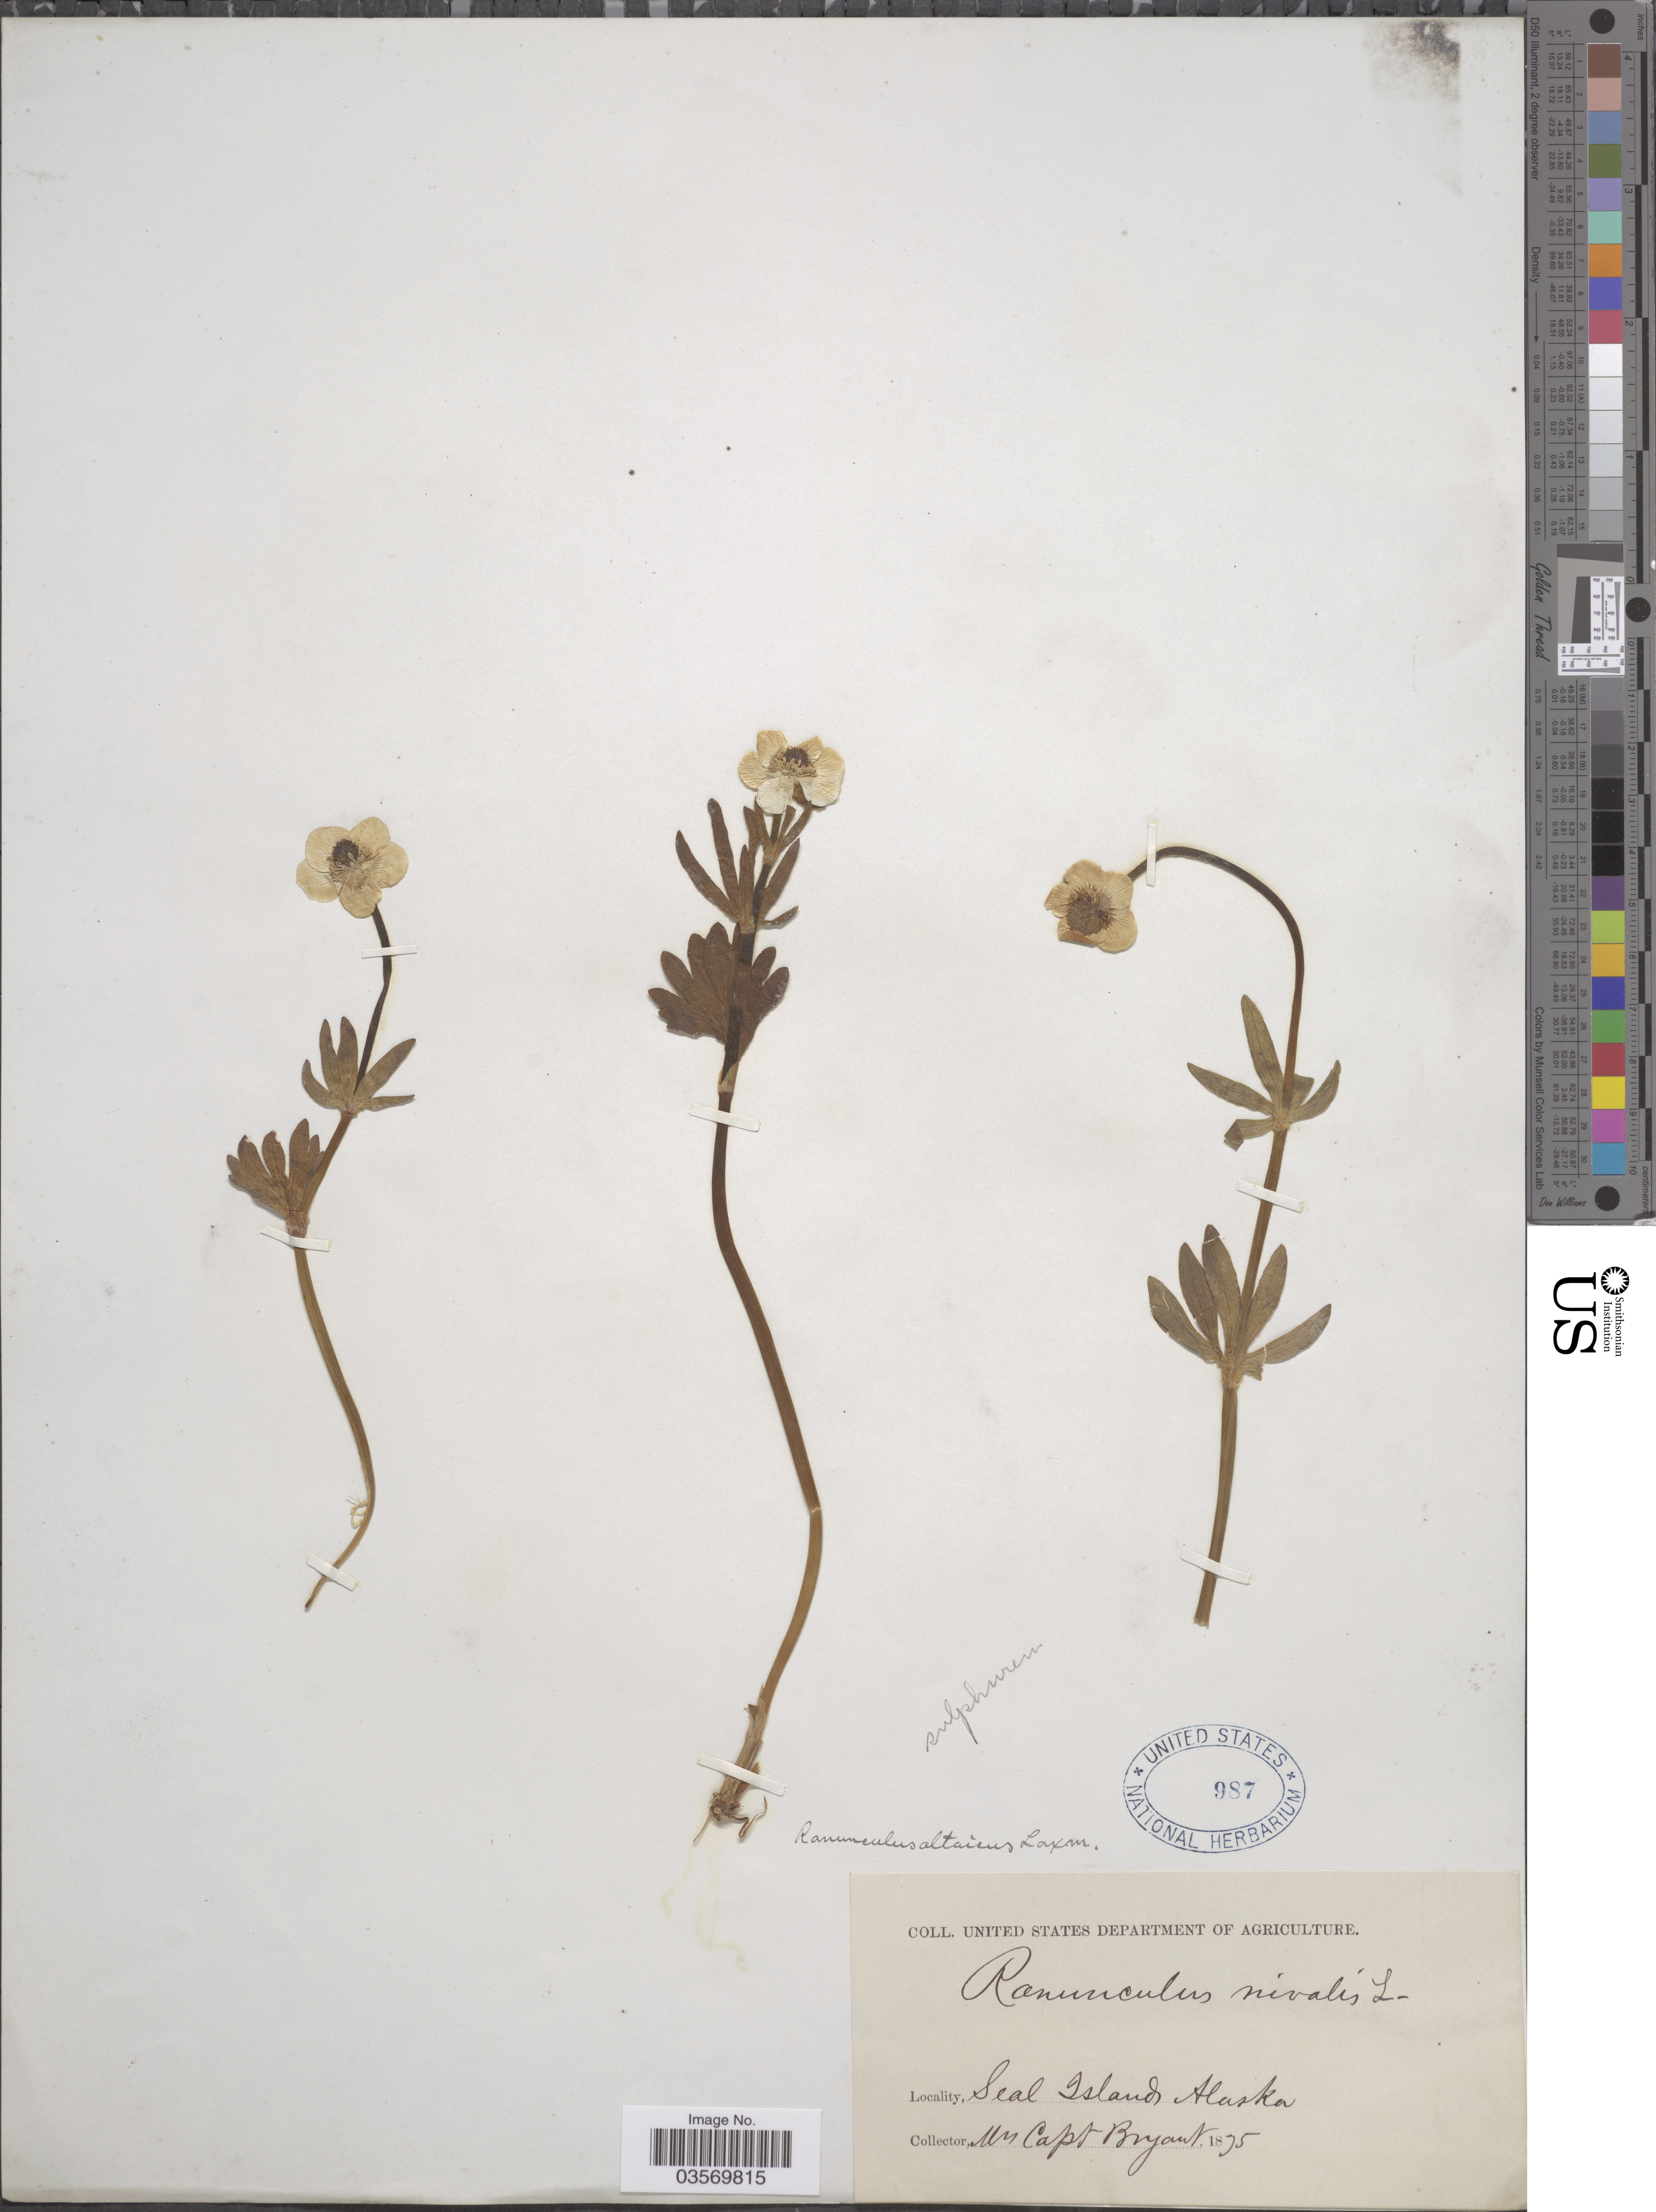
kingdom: Plantae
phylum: Tracheophyta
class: Magnoliopsida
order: Ranunculales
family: Ranunculaceae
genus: Ranunculus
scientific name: Ranunculus sulphureus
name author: Sol.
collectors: C. Bryant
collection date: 1875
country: United States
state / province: Alaska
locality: Seal Islands.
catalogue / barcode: US 987